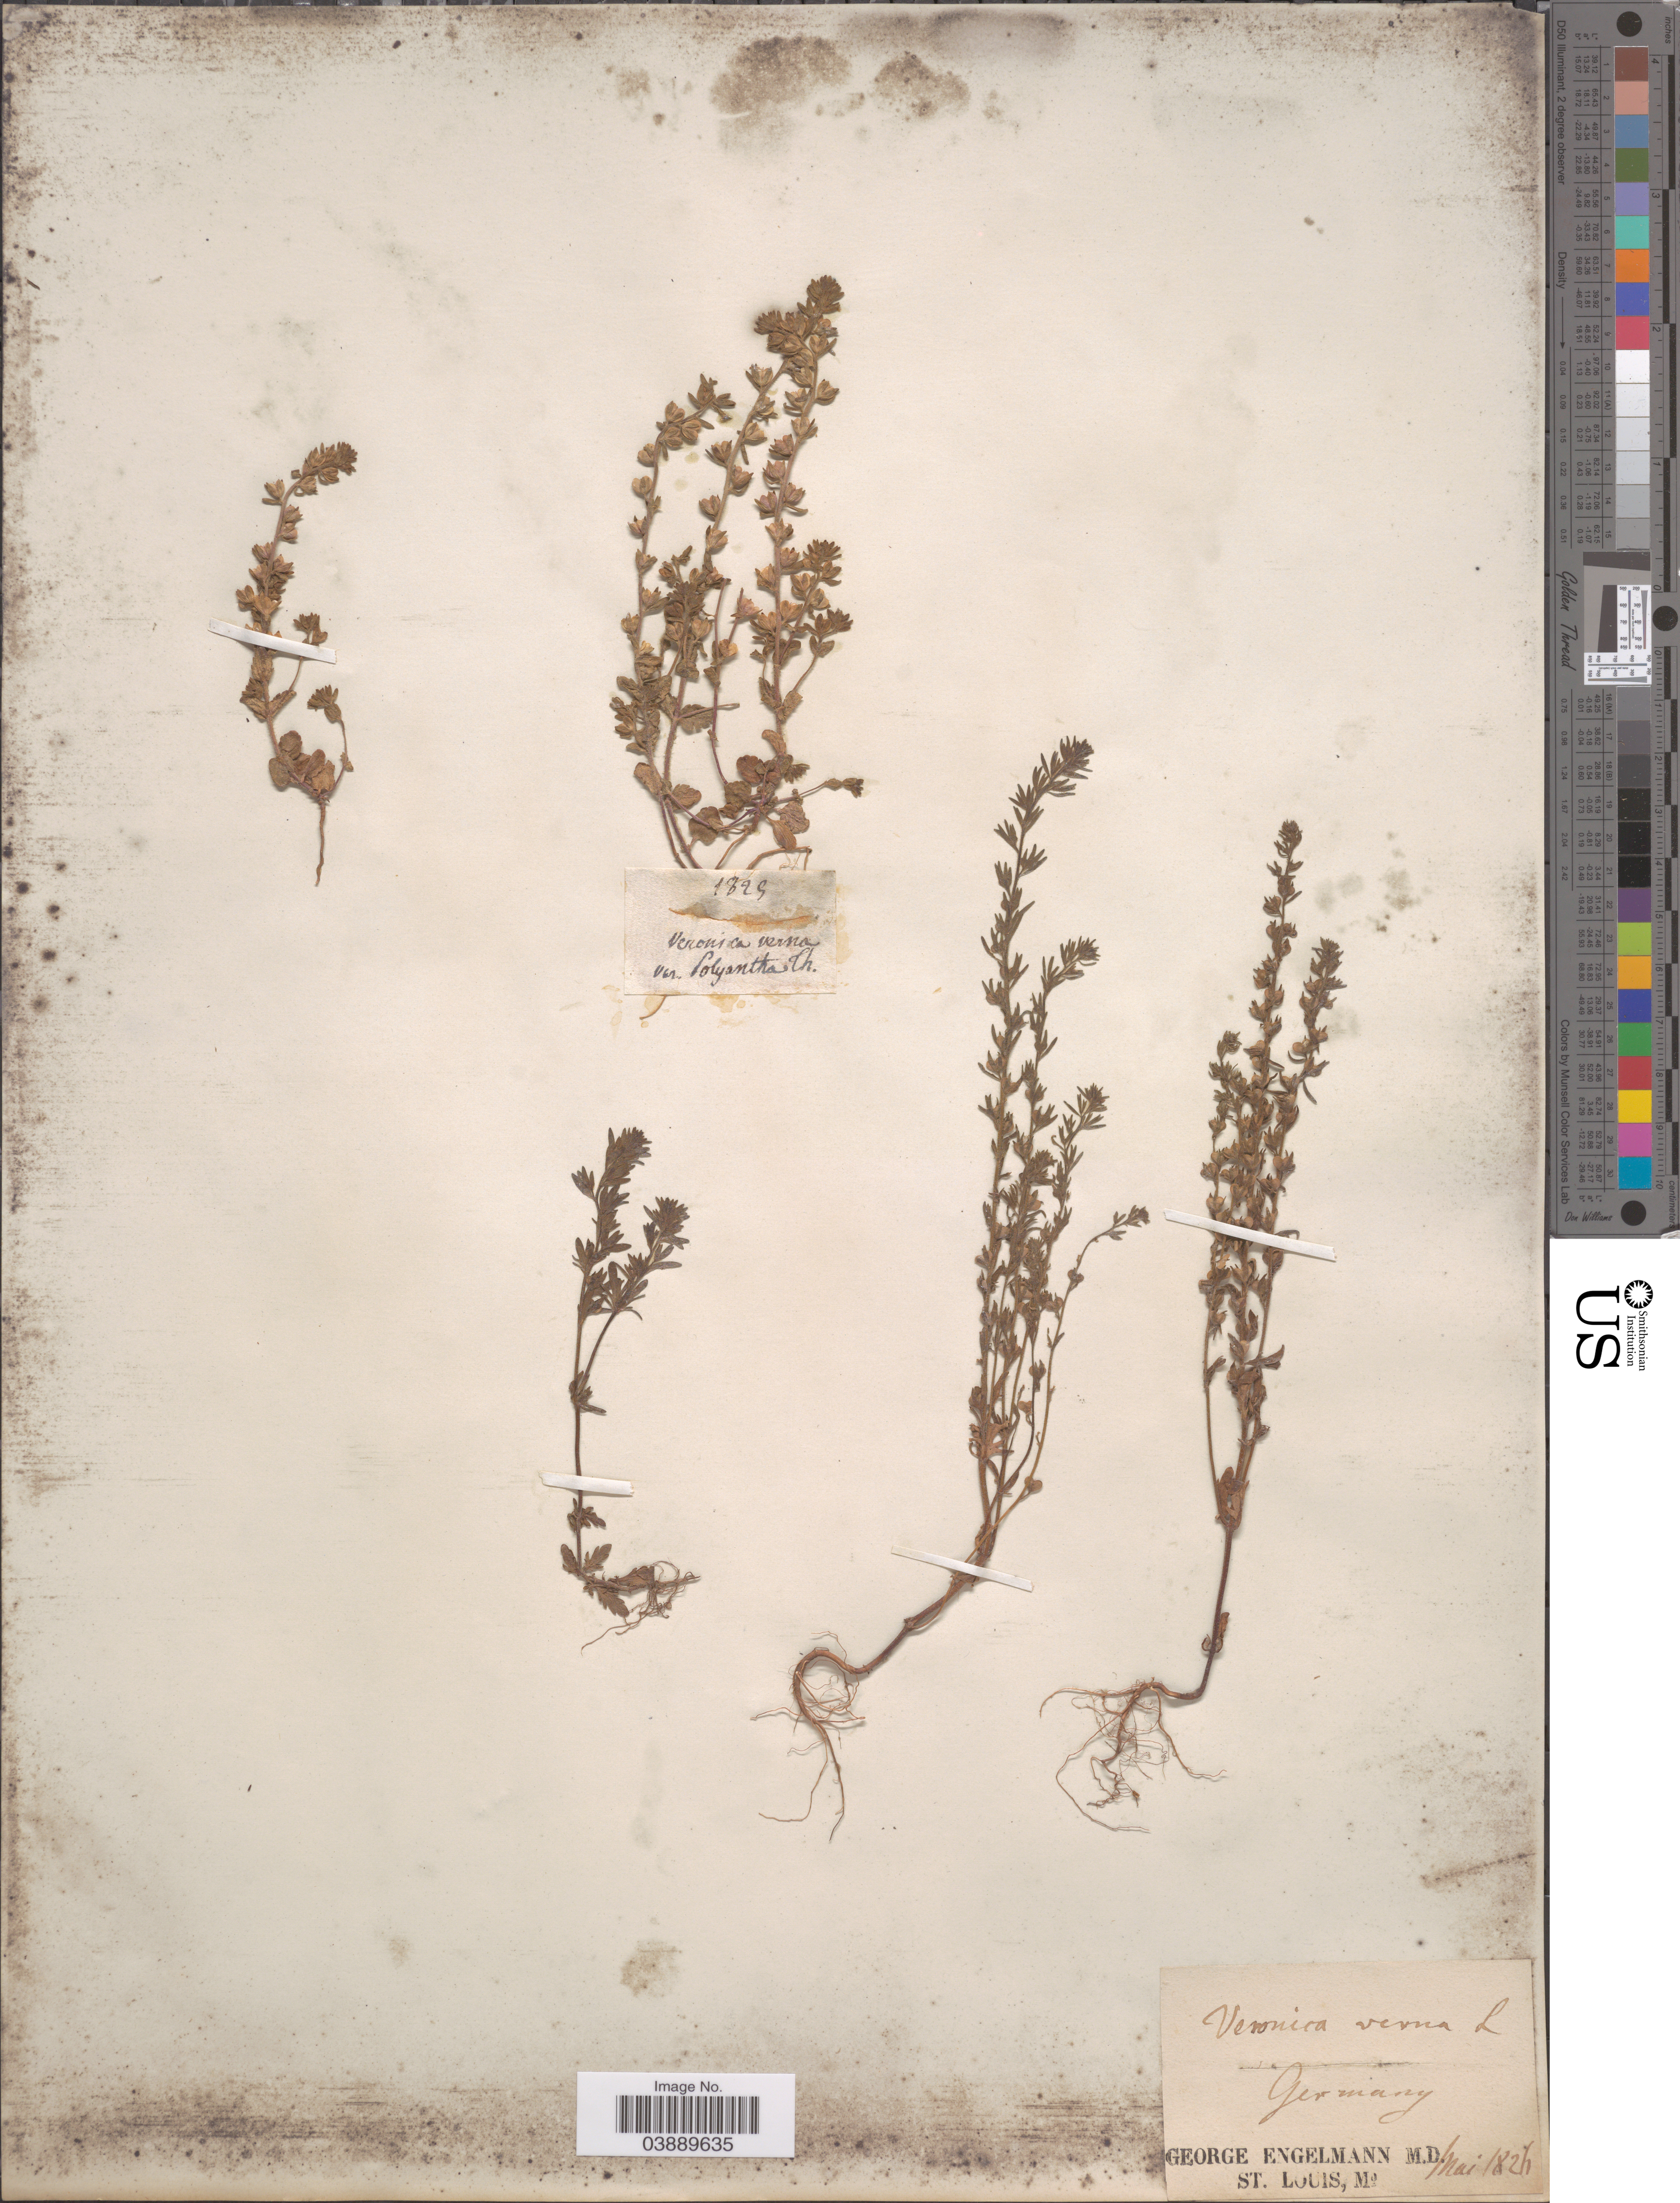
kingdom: Plantae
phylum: Tracheophyta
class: Magnoliopsida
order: Lamiales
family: Plantaginaceae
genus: Veronica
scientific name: Veronica verna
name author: L.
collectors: G. Engelmann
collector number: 1825*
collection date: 1826-05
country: Germany